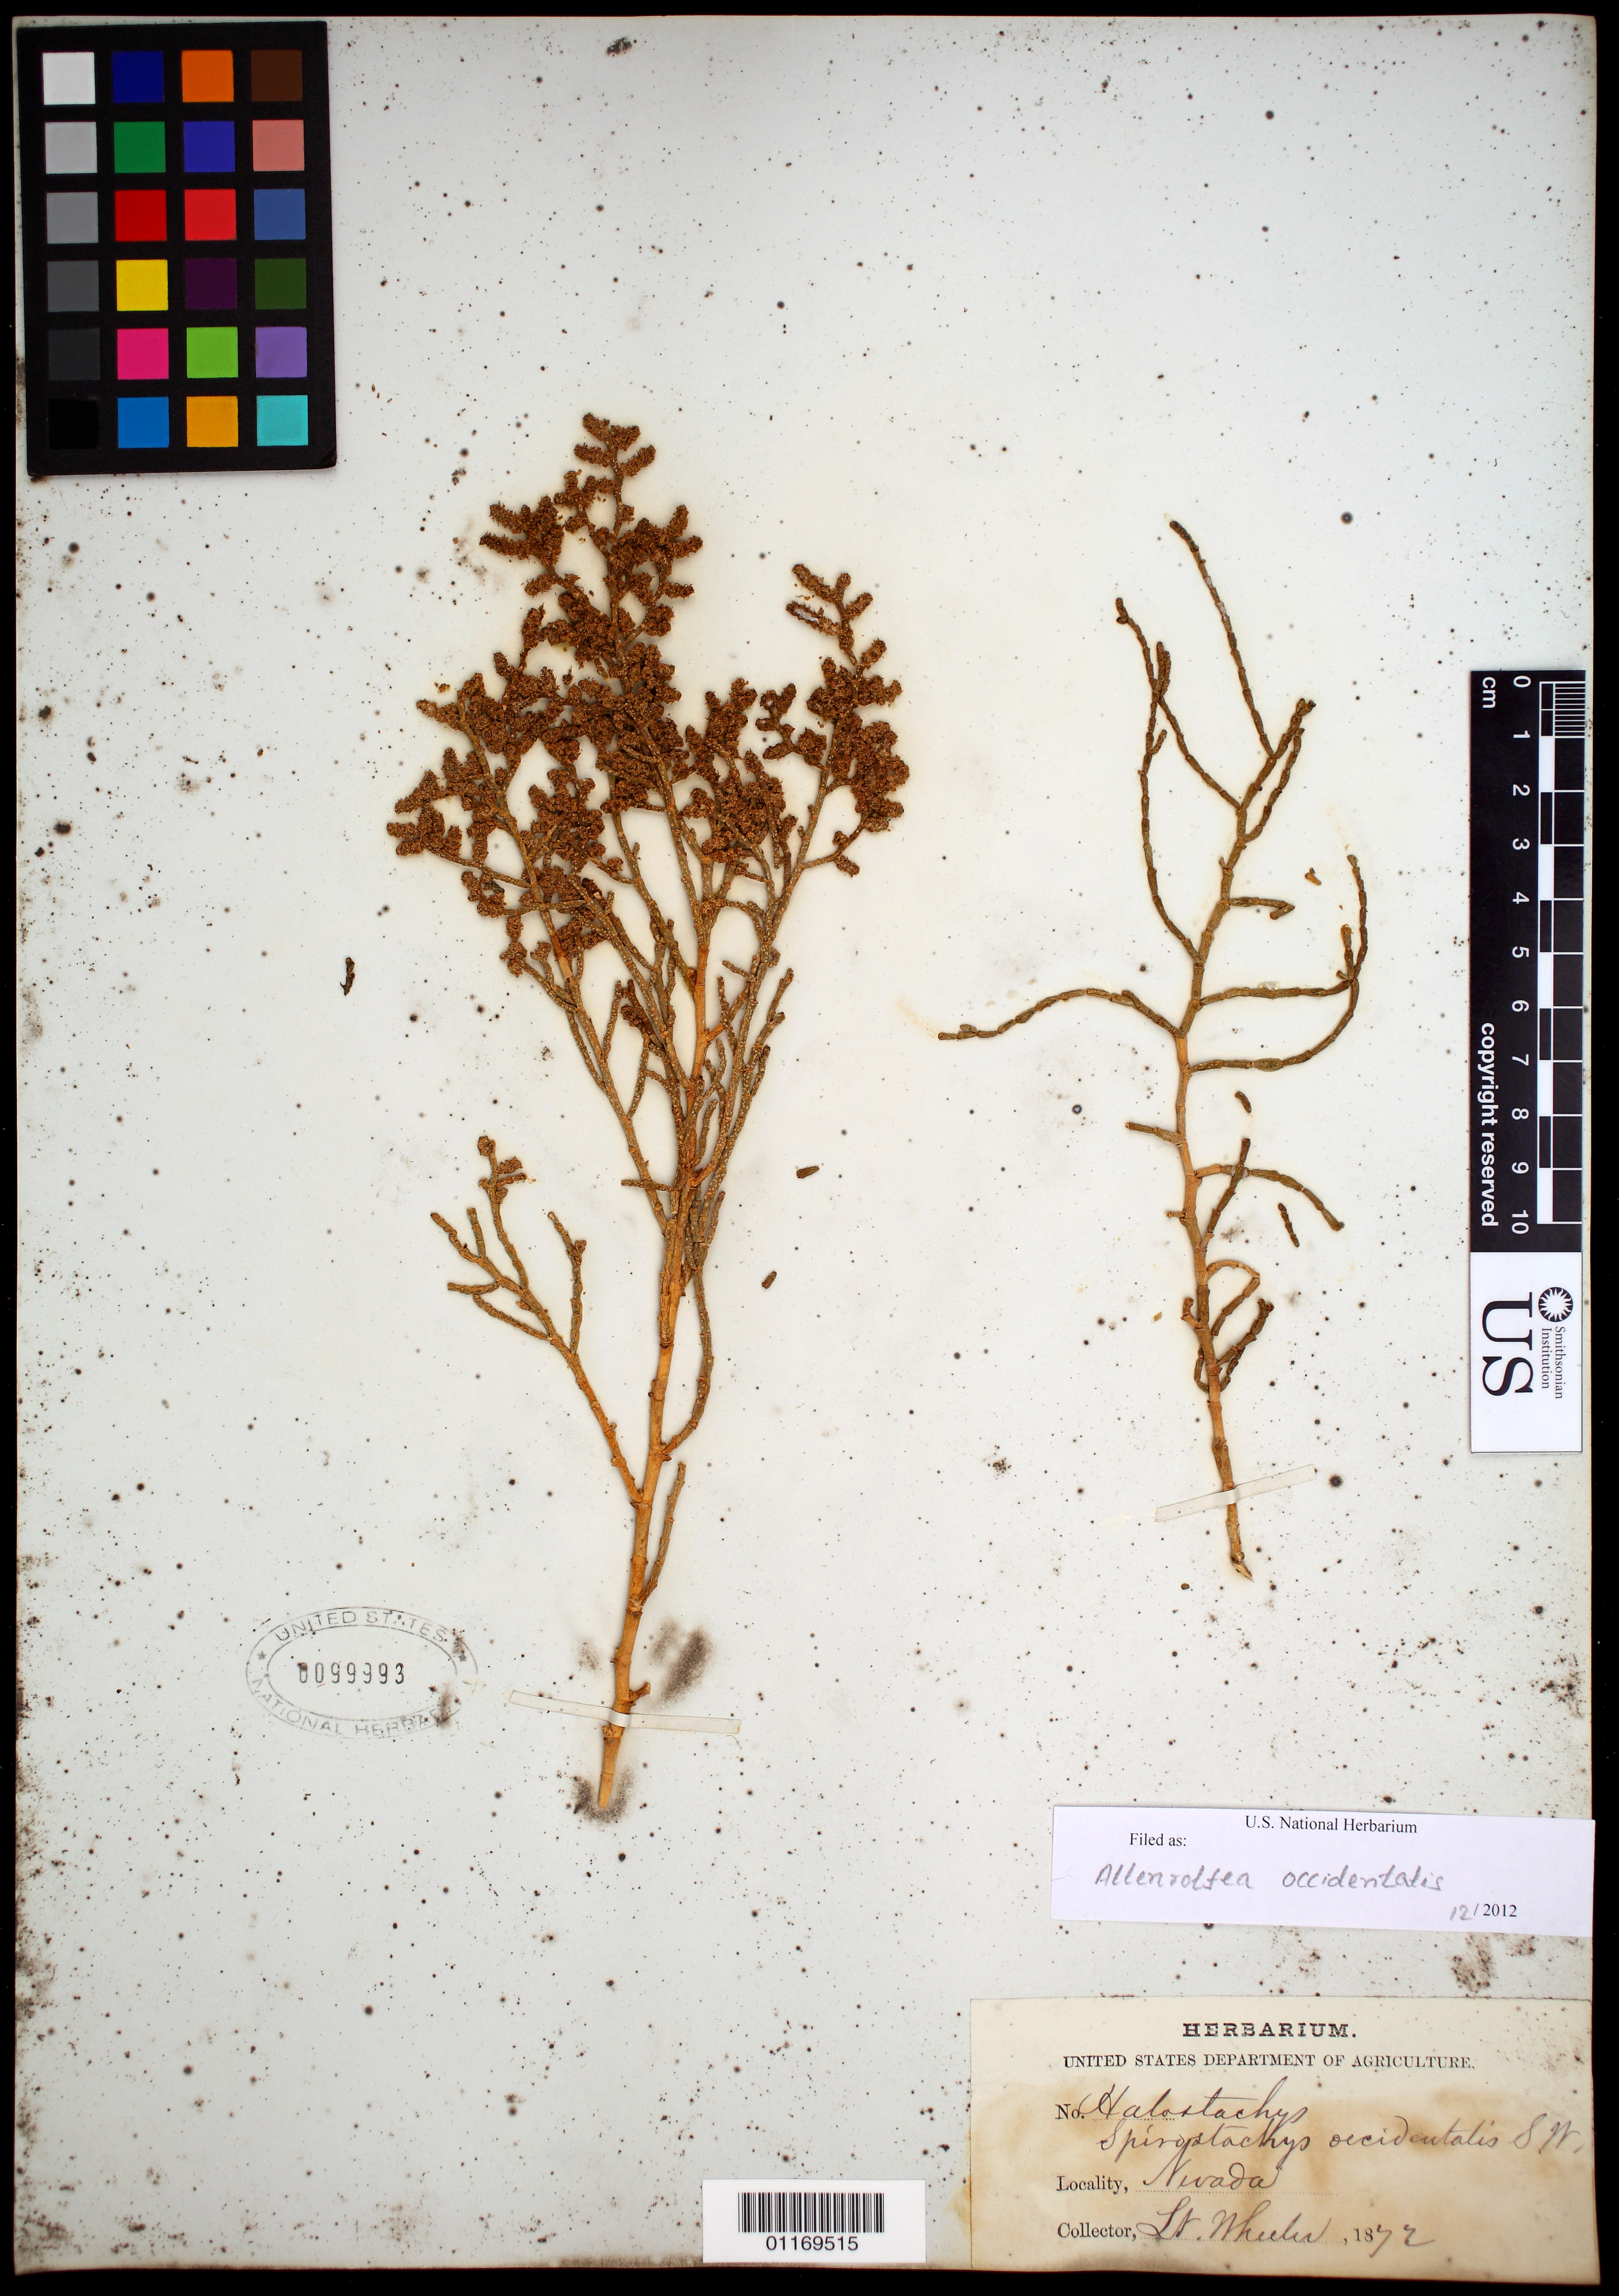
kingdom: Plantae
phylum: Tracheophyta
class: Magnoliopsida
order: Caryophyllales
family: Amaranthaceae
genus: Allenrolfea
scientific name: Allenrolfea occidentalis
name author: (S. Watson) Kuntze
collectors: -- Wheeler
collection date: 1872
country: United States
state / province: Nevada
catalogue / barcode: US 99993